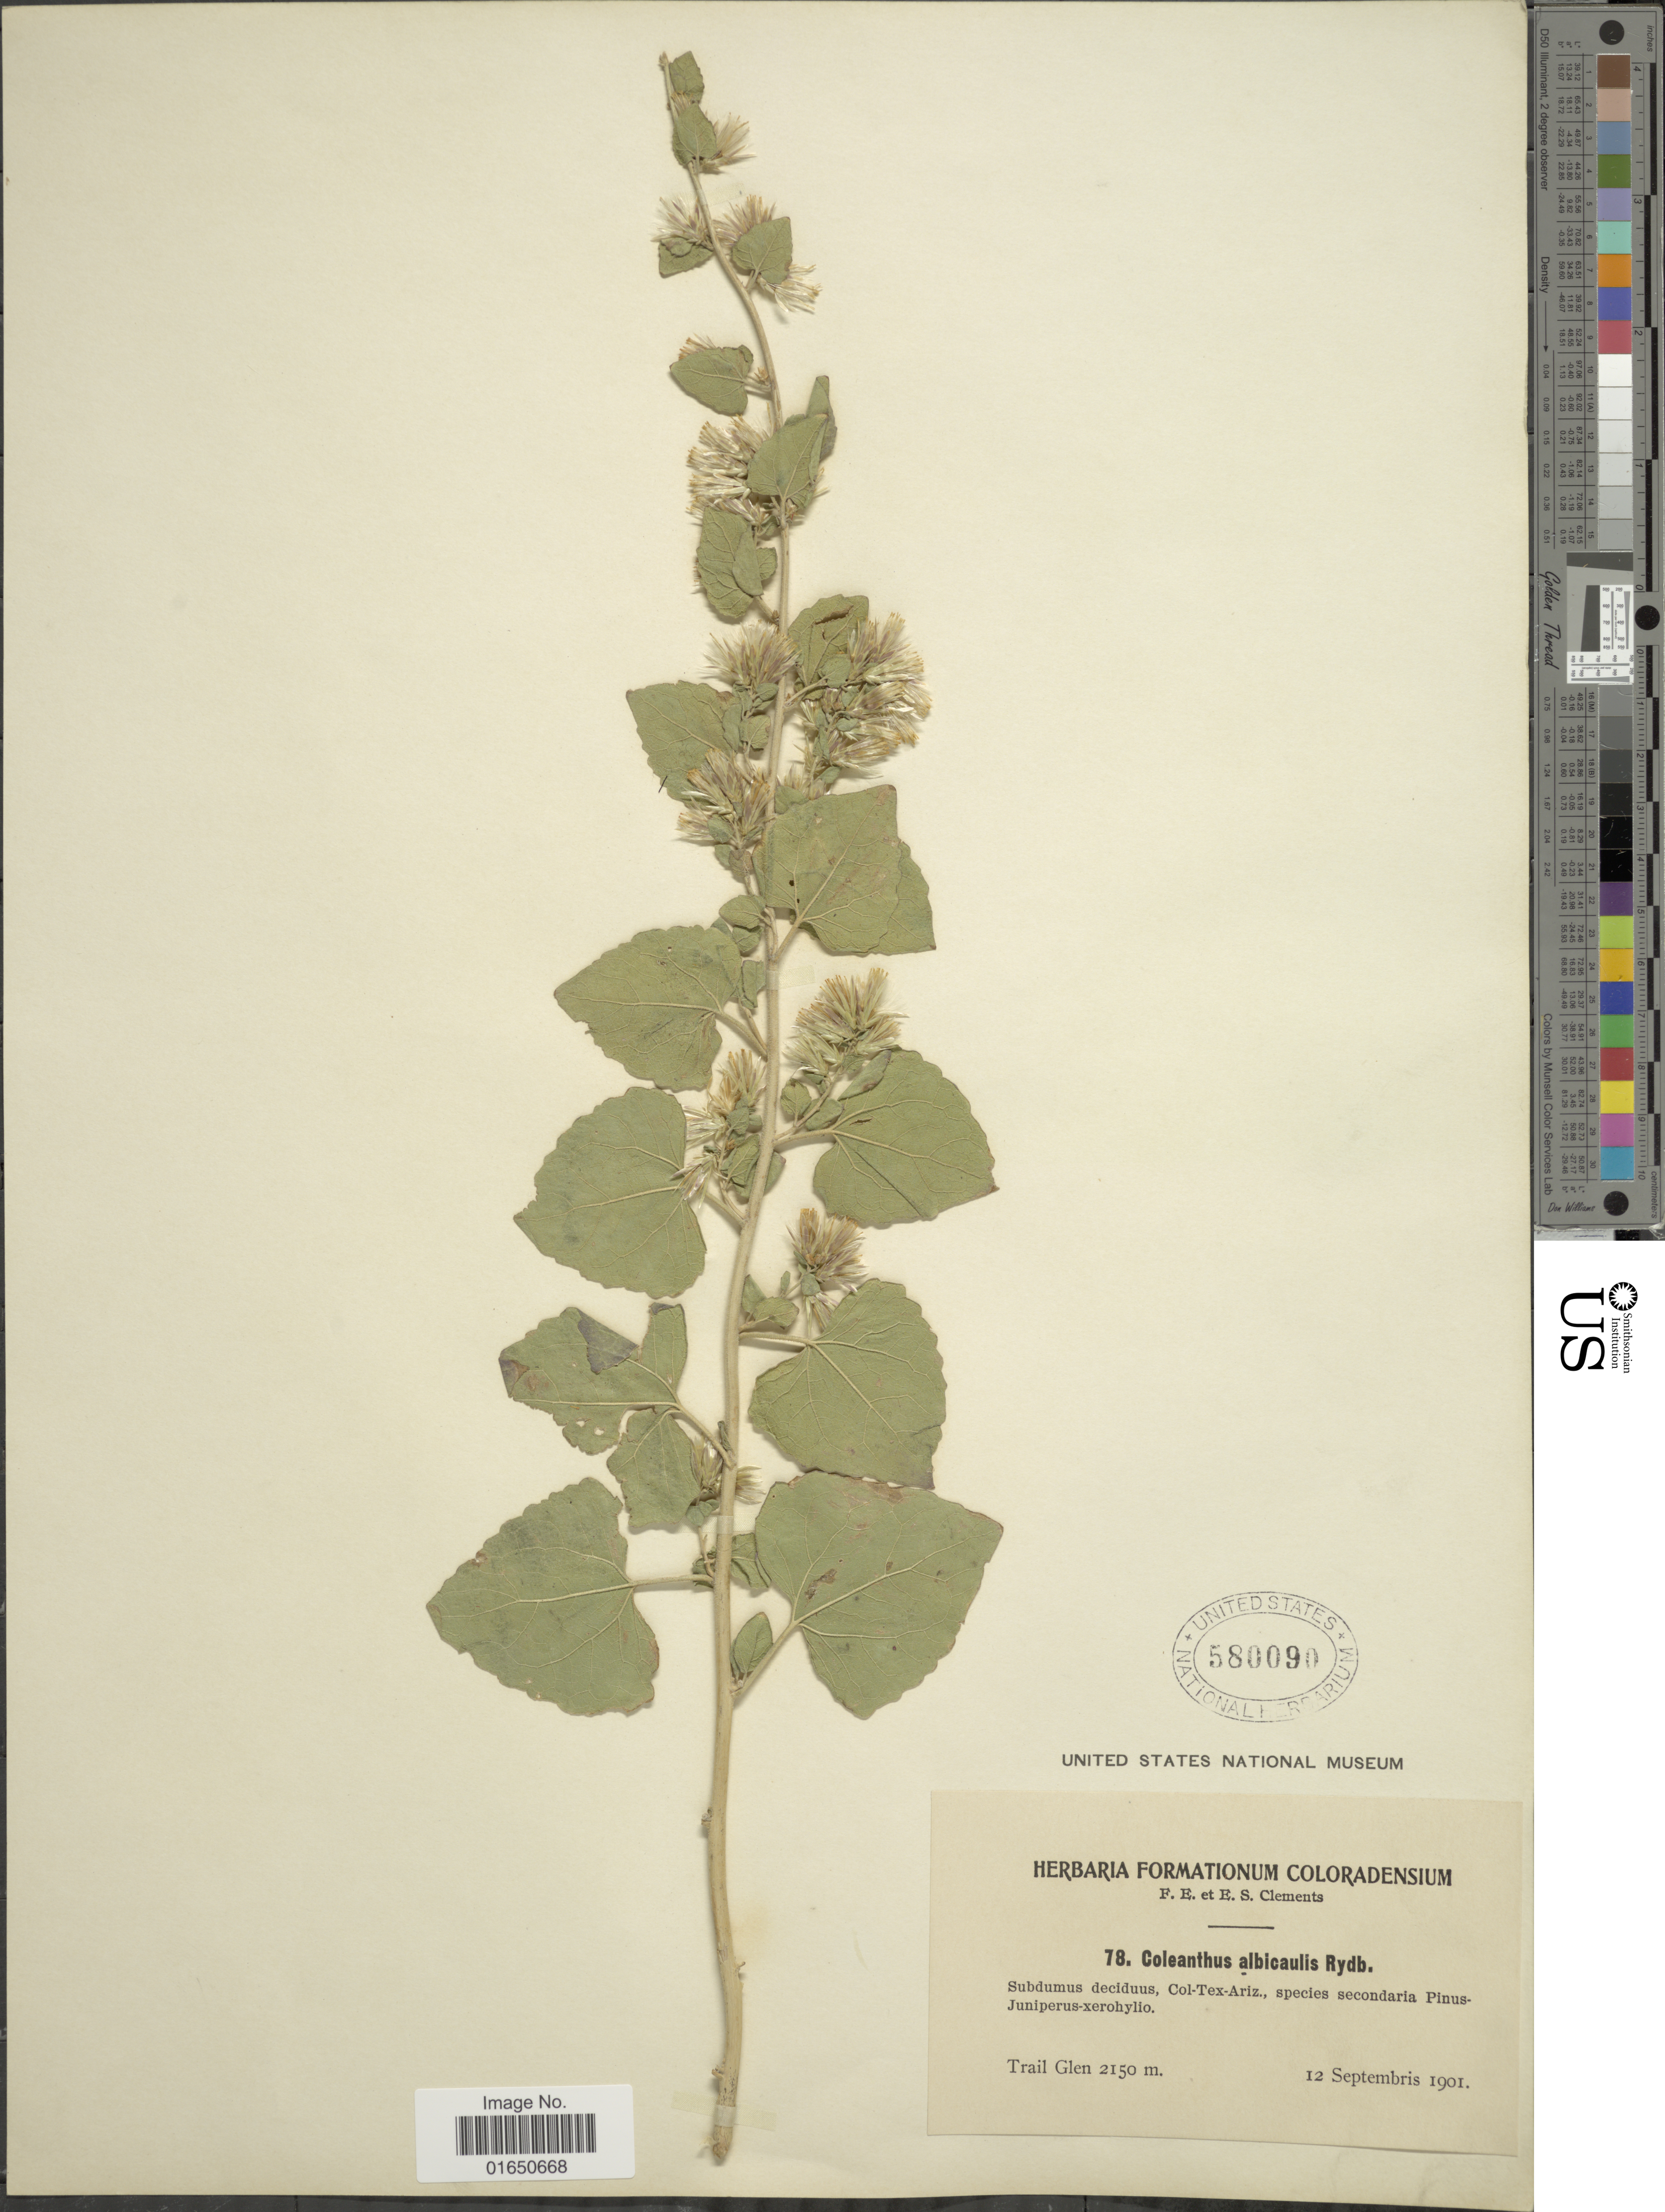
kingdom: Plantae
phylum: Tracheophyta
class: Magnoliopsida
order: Asterales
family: Asteraceae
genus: Brickellia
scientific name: Brickellia californica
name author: (Torr. & A. Gray) A. Gray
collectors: F. E. Clements & E. S. Clements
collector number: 78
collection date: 1901-09-12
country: United States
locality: Subdumus deciduus, Col-Tex-Ariz. Trail Glen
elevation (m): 2150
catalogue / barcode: US 580090